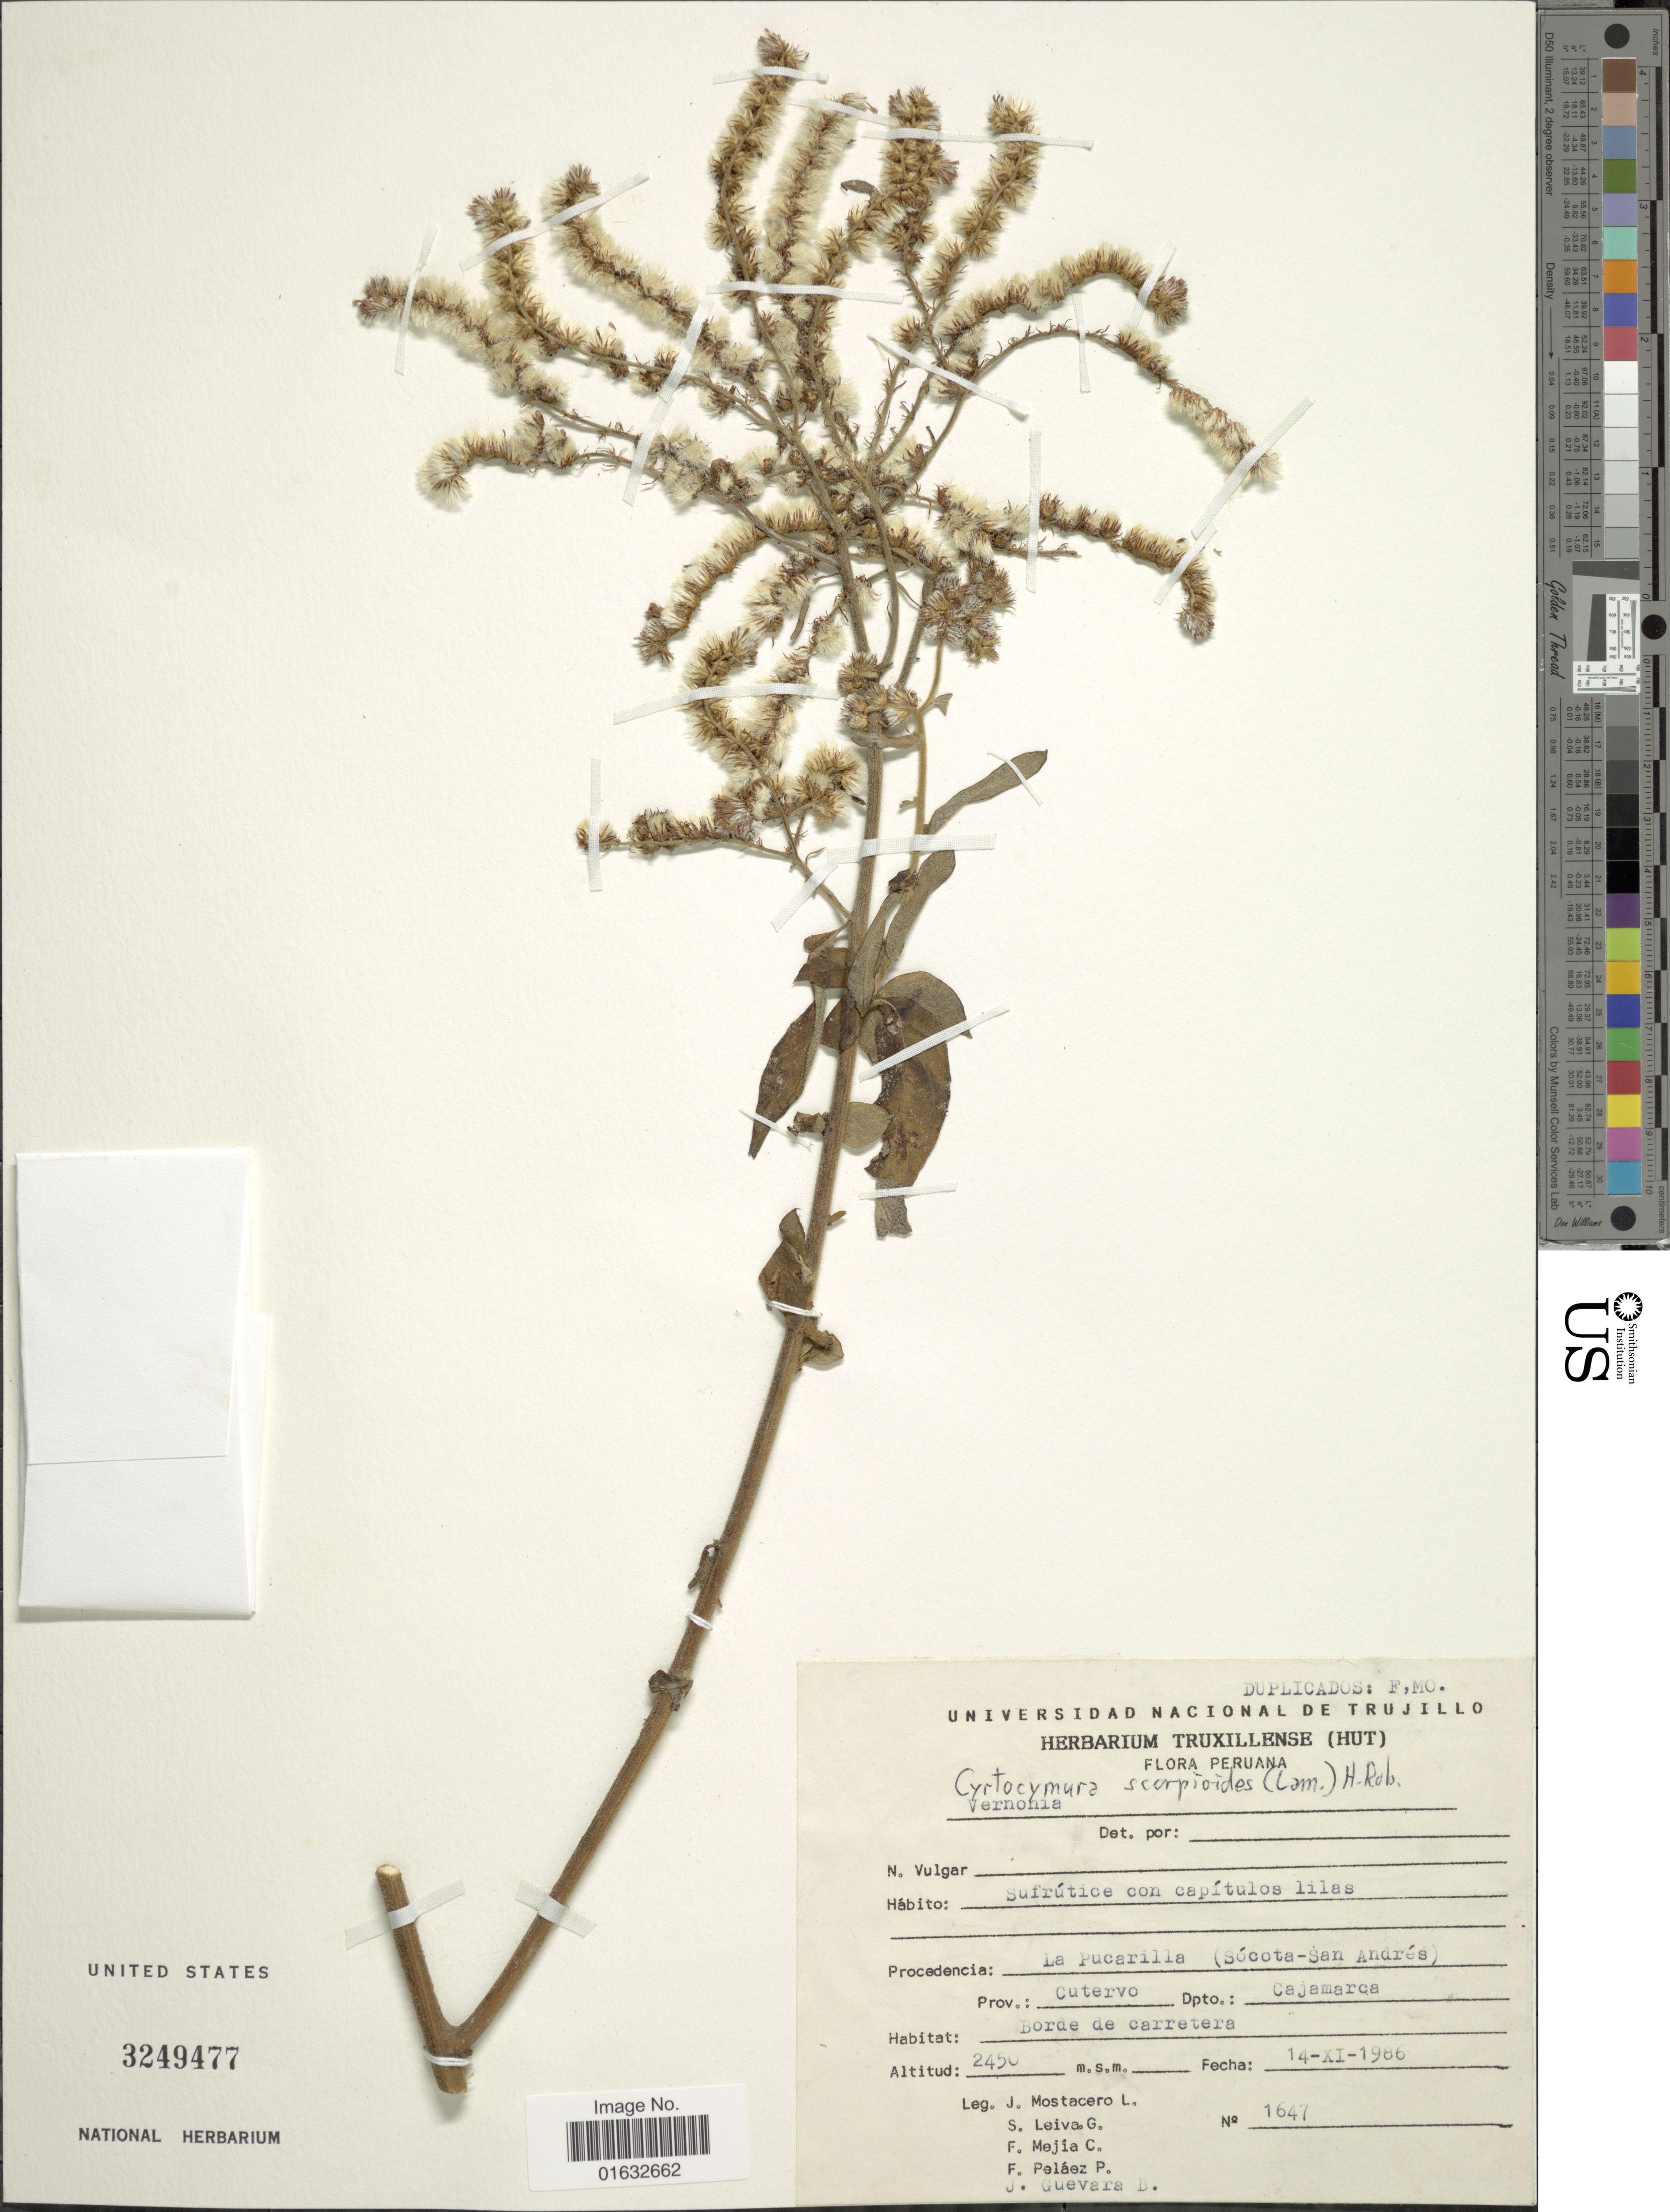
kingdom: Plantae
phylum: Tracheophyta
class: Magnoliopsida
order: Asterales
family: Asteraceae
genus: Cyrtocymura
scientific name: Cyrtocymura scorpioides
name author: (Lam.) H. Rob.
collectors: J. Mostacero L., S. Leiva G., F. Mejia C., F. Pelaez P. & J. Guevara B.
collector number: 1647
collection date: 1986-11-14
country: Peru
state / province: Cajamarca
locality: Procedencia: La Pucarilla ( Socota-San Andres), Prov. Cutervo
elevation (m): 2450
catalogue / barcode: US 3249477